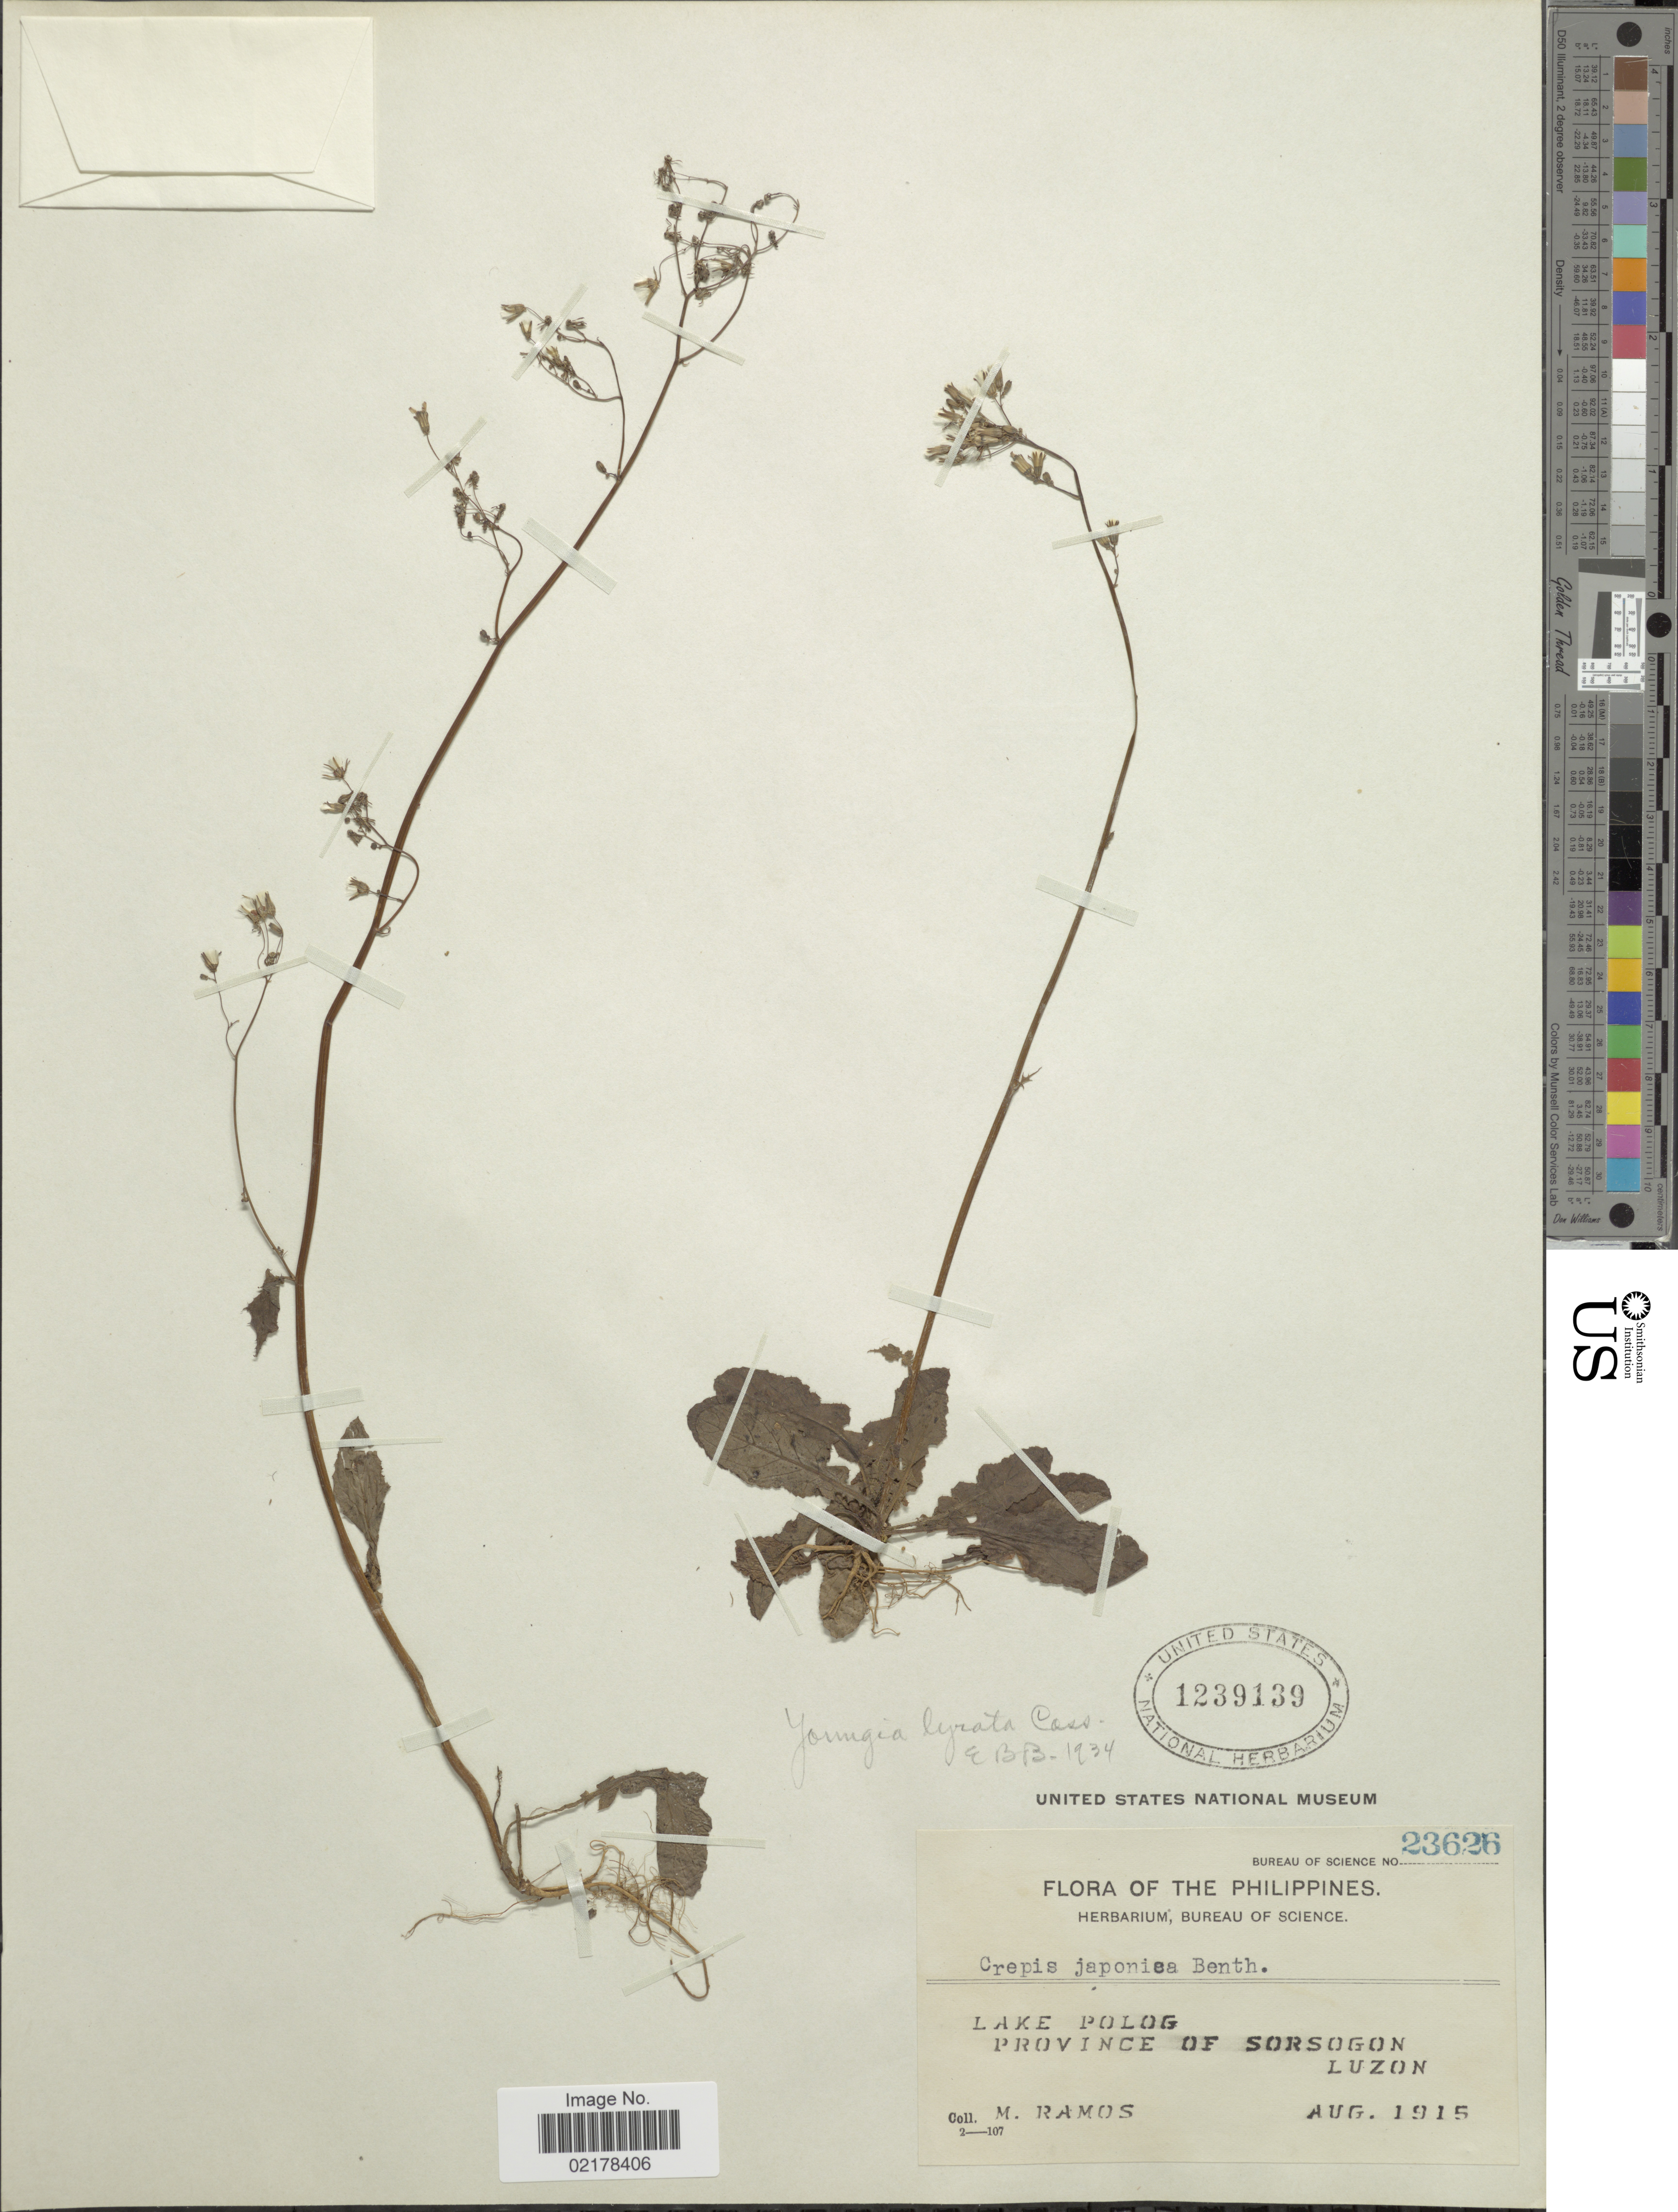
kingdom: Plantae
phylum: Tracheophyta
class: Magnoliopsida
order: Asterales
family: Asteraceae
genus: Youngia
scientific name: Youngia japonica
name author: (L.) DC.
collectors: M. Ramos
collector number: Bureau of Science 23626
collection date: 1915-08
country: Philippines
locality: Lake Polog, Province of Sorsogon Luzon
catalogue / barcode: US 1239139